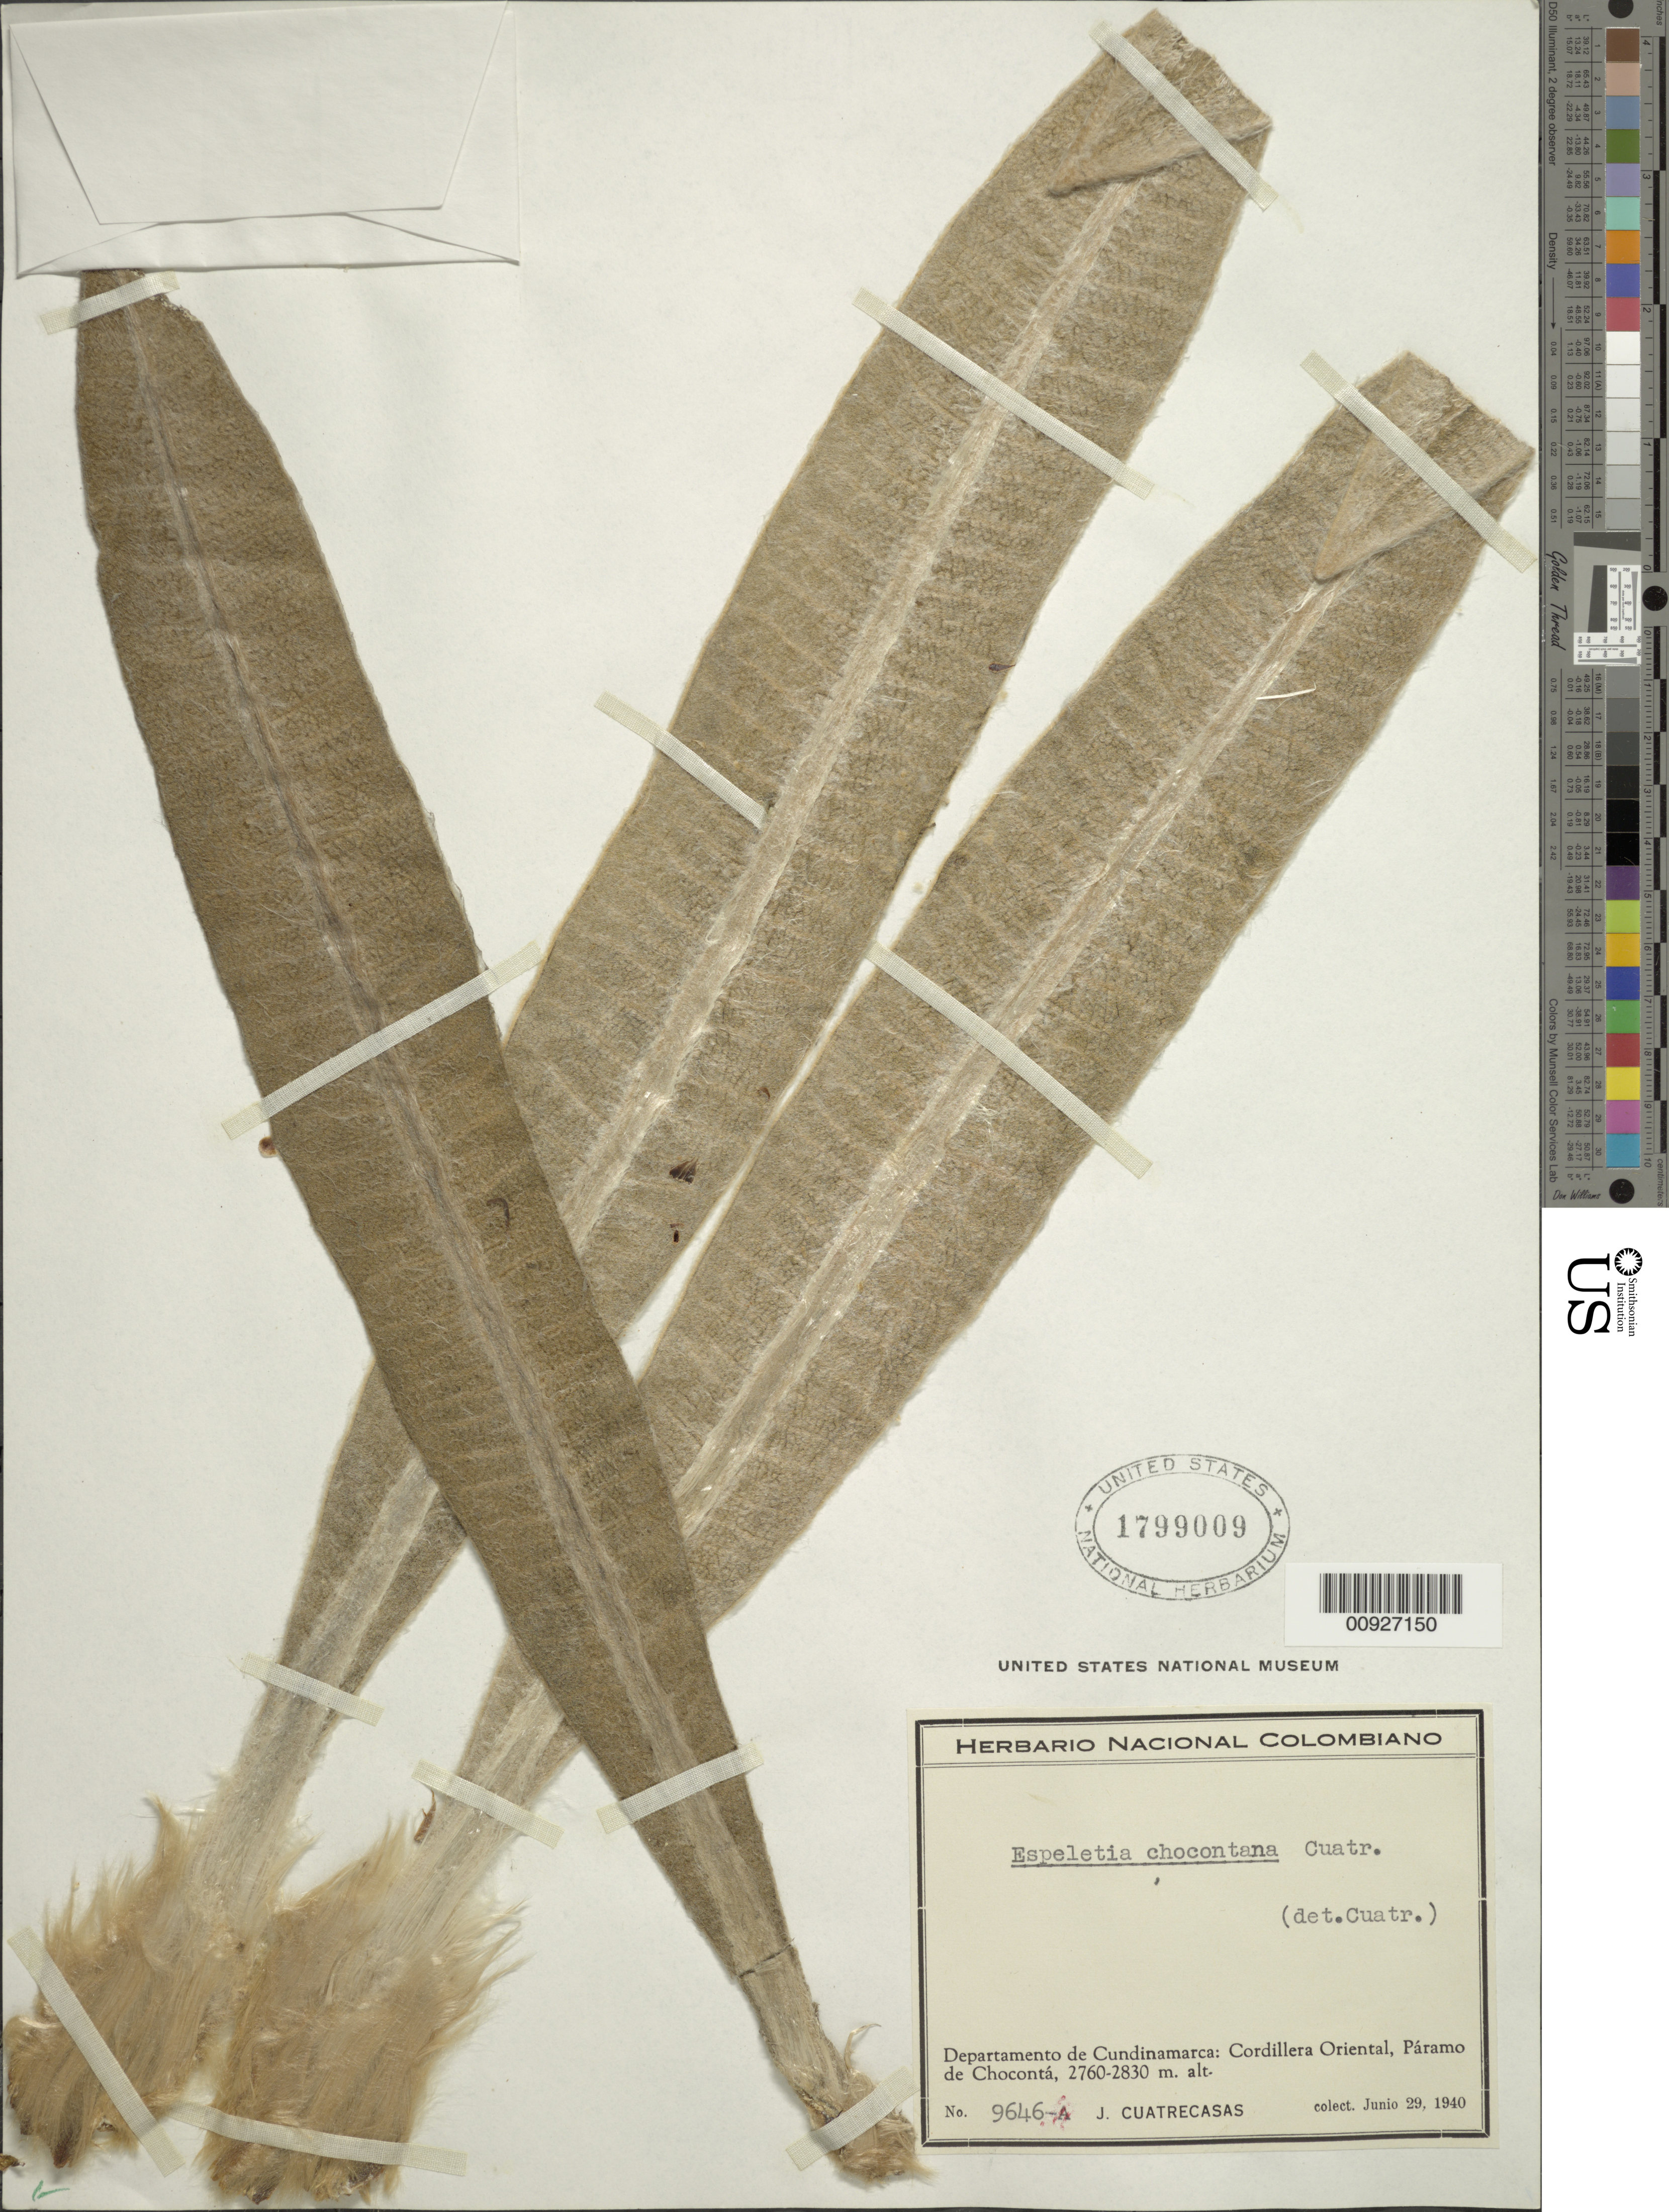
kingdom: Plantae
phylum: Tracheophyta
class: Magnoliopsida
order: Asterales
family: Asteraceae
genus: Espeletia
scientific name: Espeletia chocontana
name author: Cuatrec.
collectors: J. Cuatrecasas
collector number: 9646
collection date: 1940-06-29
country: Colombia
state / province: Cundinamarca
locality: P. de Chocontá. Cordillera Oriental, Páramo de Chocontá.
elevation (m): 2760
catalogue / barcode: US 1799009